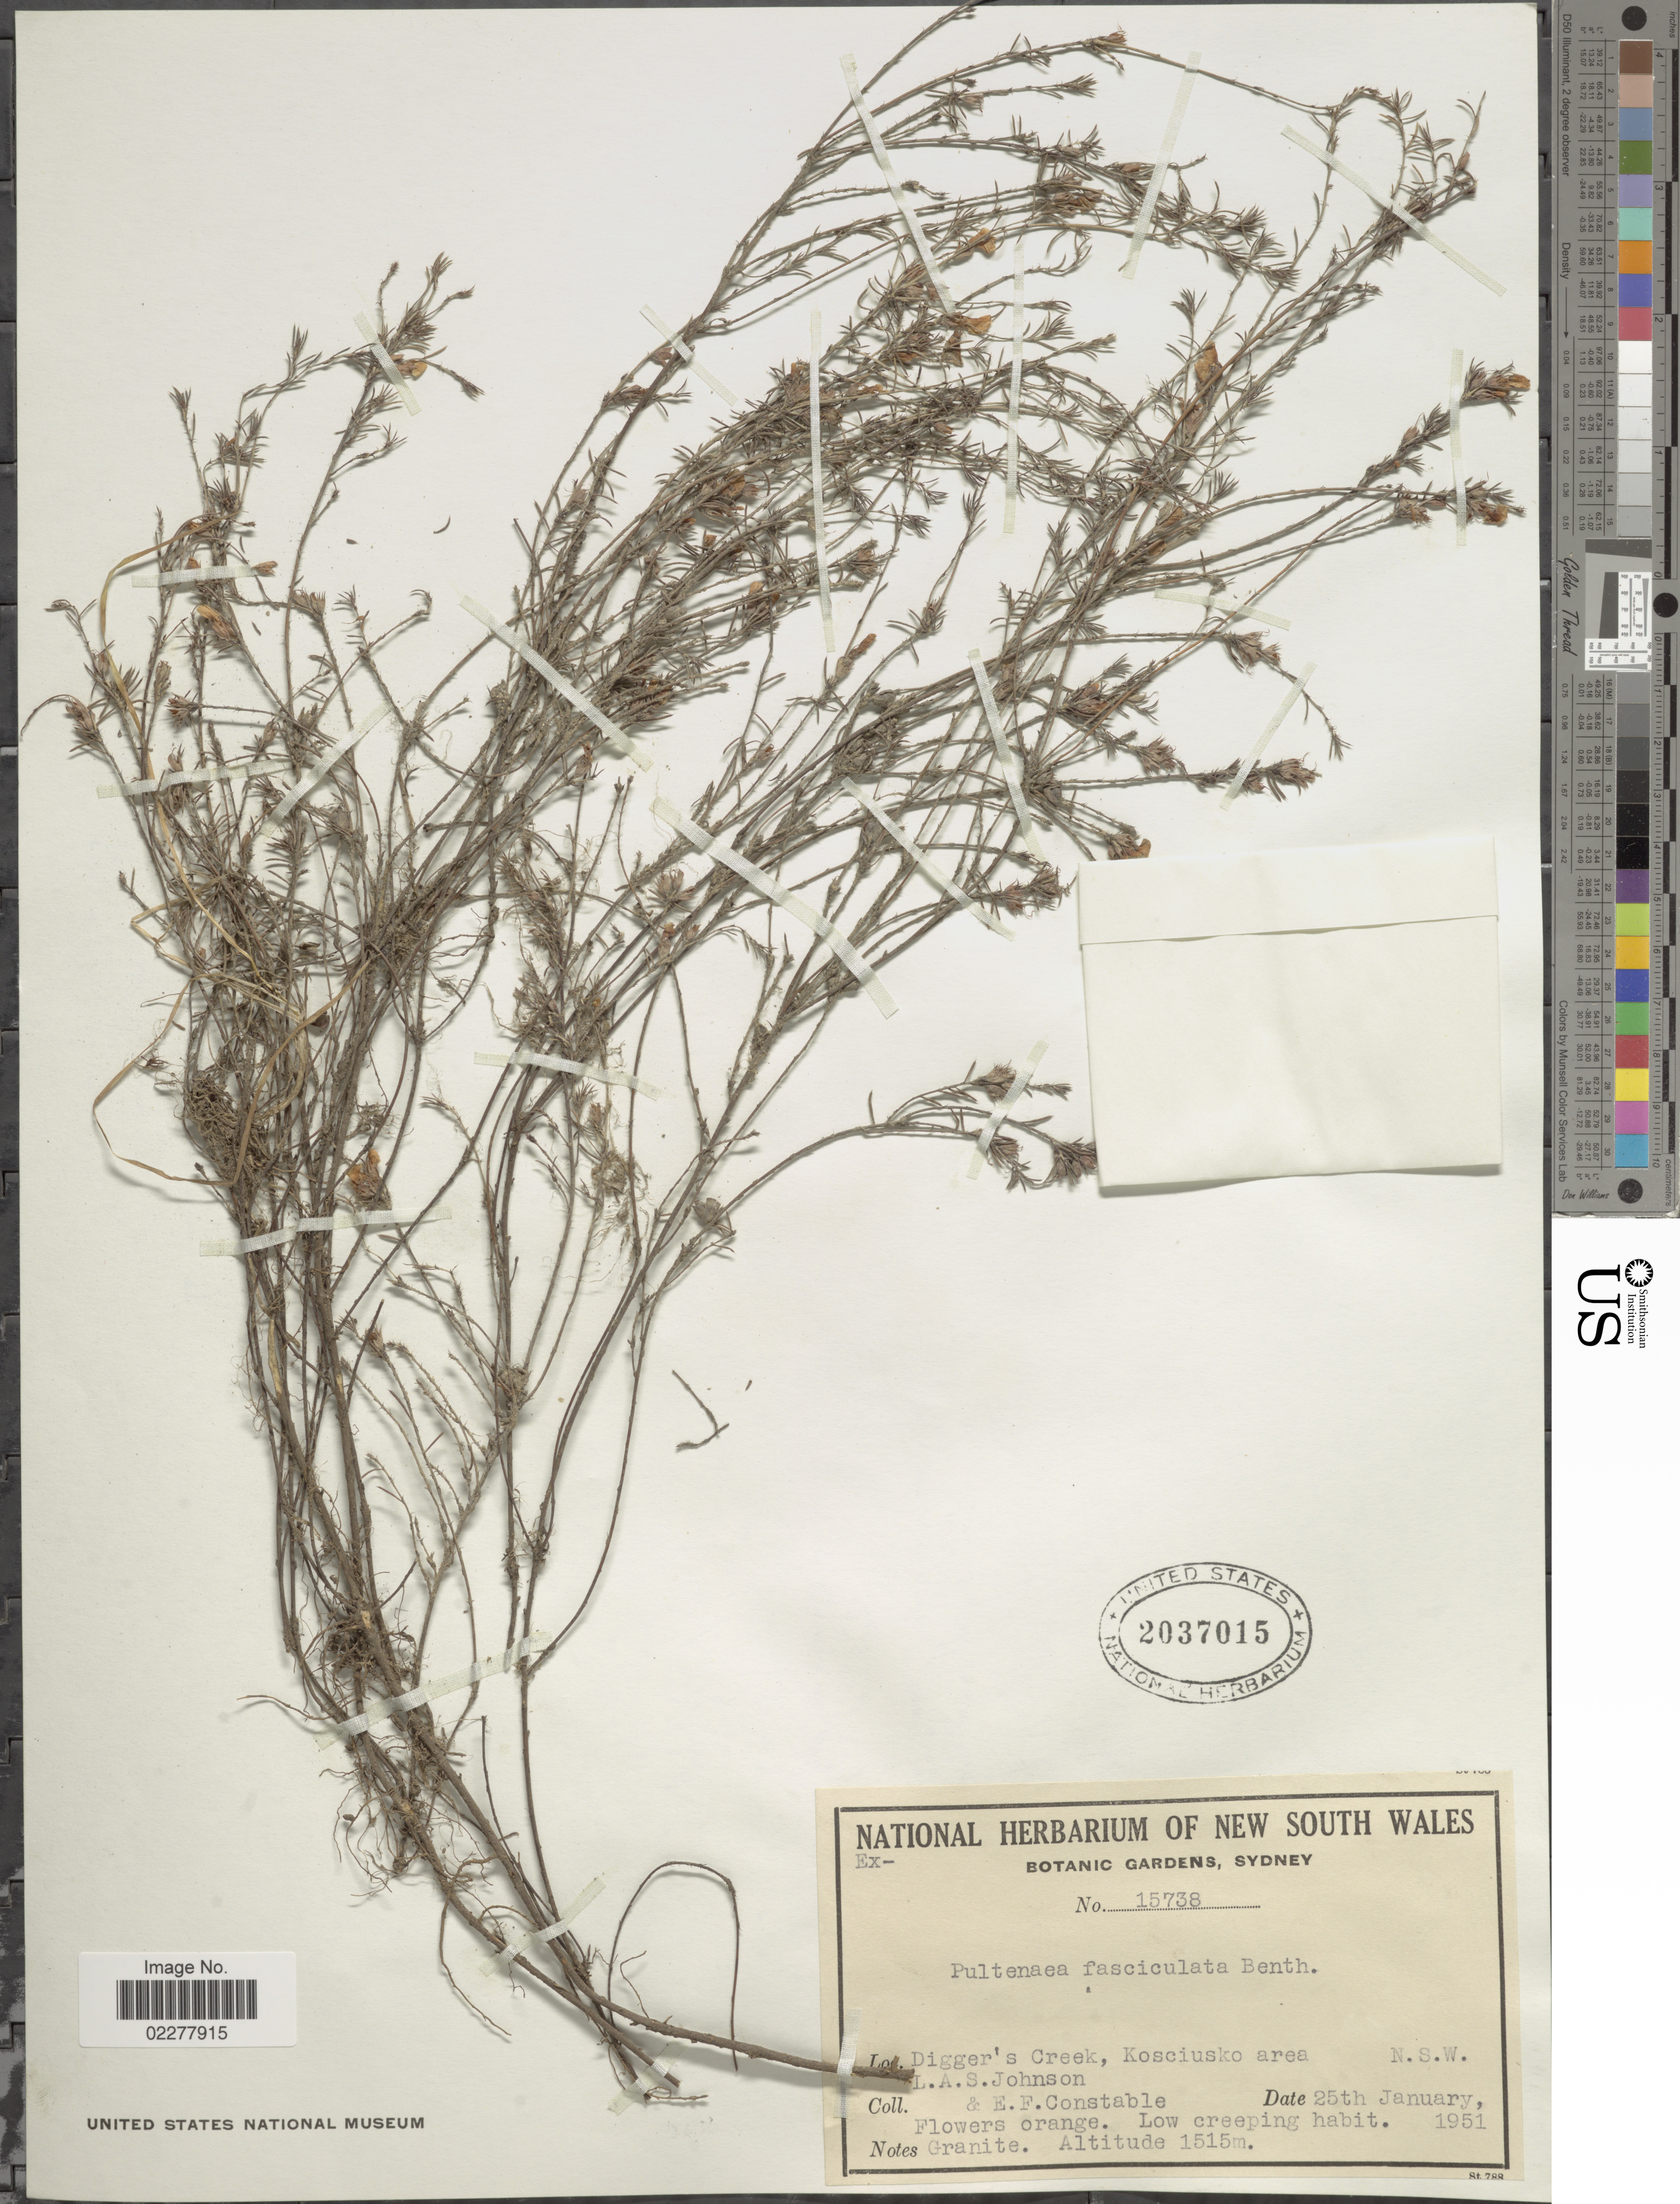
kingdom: Plantae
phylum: Tracheophyta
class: Magnoliopsida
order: Fabales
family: Fabaceae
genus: Pultenaea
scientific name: Pultenaea fasciculata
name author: Benth.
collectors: L. A. S. Johnson & E. F. Constable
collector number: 15738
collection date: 1951-01-25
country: Australia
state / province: New South Wales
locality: Digger's Creek, Kusciusko Area. N.S.W.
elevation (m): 1515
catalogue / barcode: US 2037015